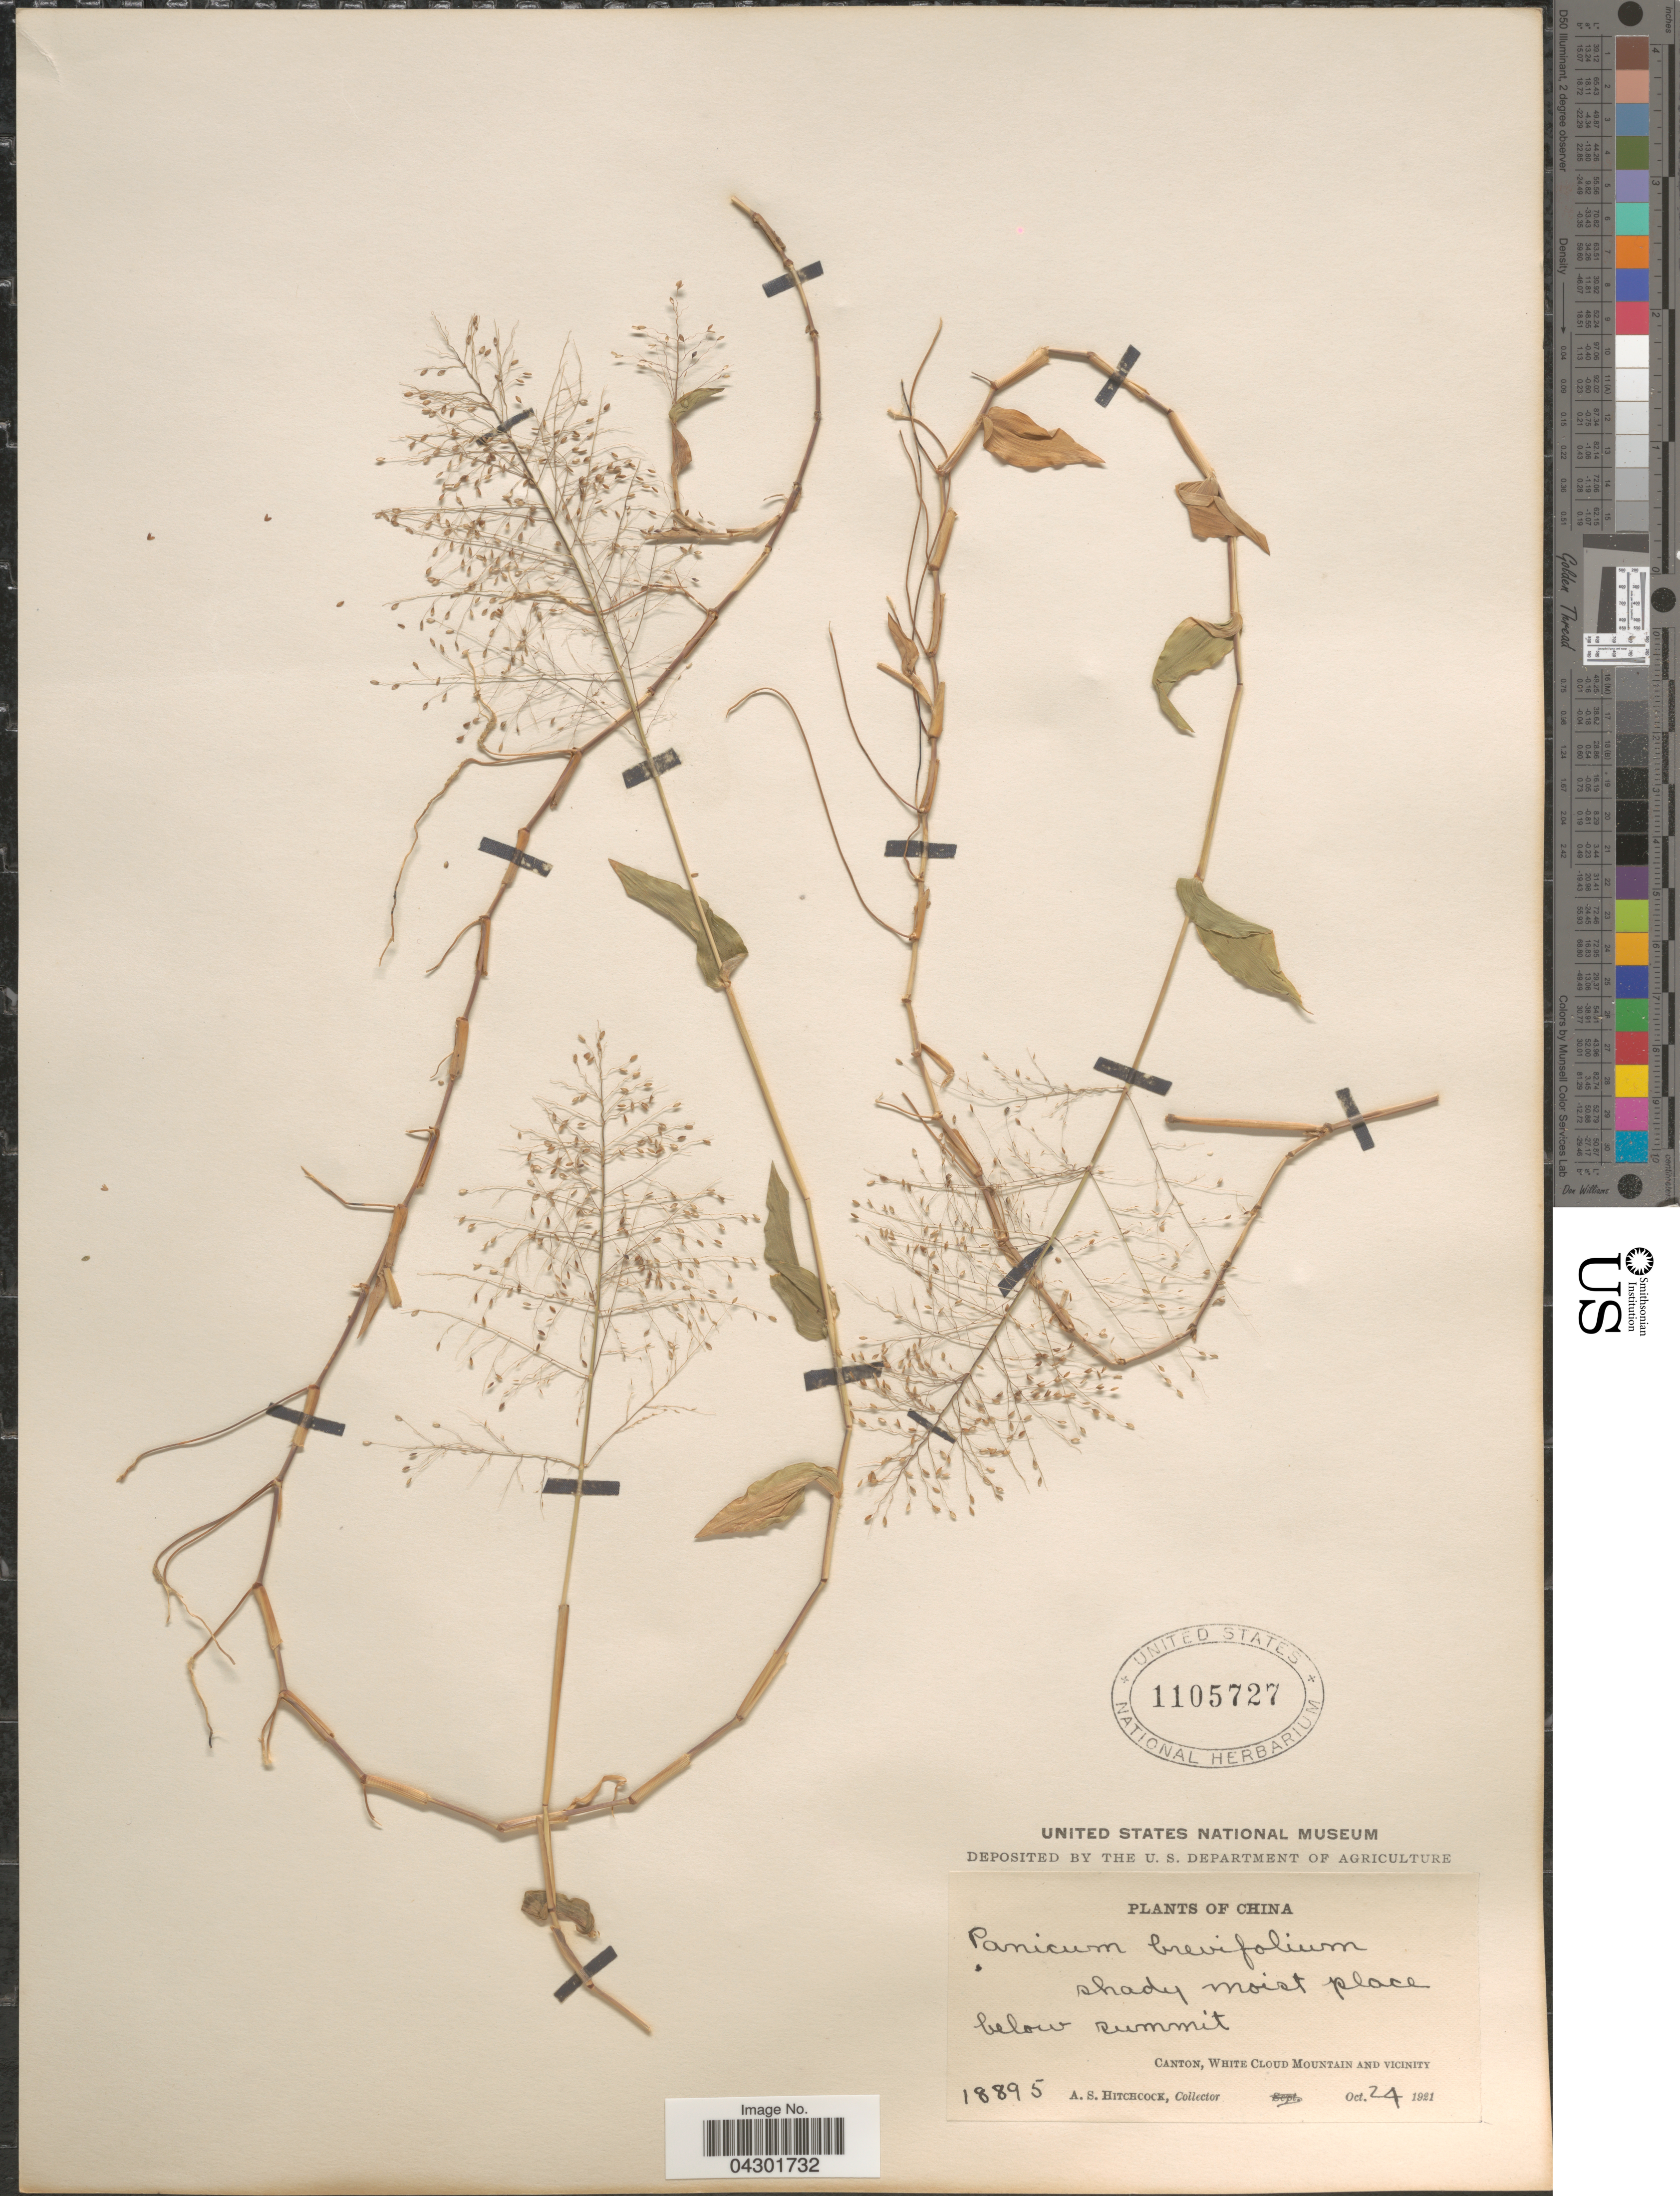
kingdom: Plantae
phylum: Tracheophyta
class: Liliopsida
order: Poales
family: Poaceae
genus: Panicum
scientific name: Panicum brevifolium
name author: L.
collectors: A. S. Hitchcock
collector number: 18895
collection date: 1921-10-24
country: China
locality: Shady moist place below summit. Canton, White Cloud Mountain and Vicinity.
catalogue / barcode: US 1105727